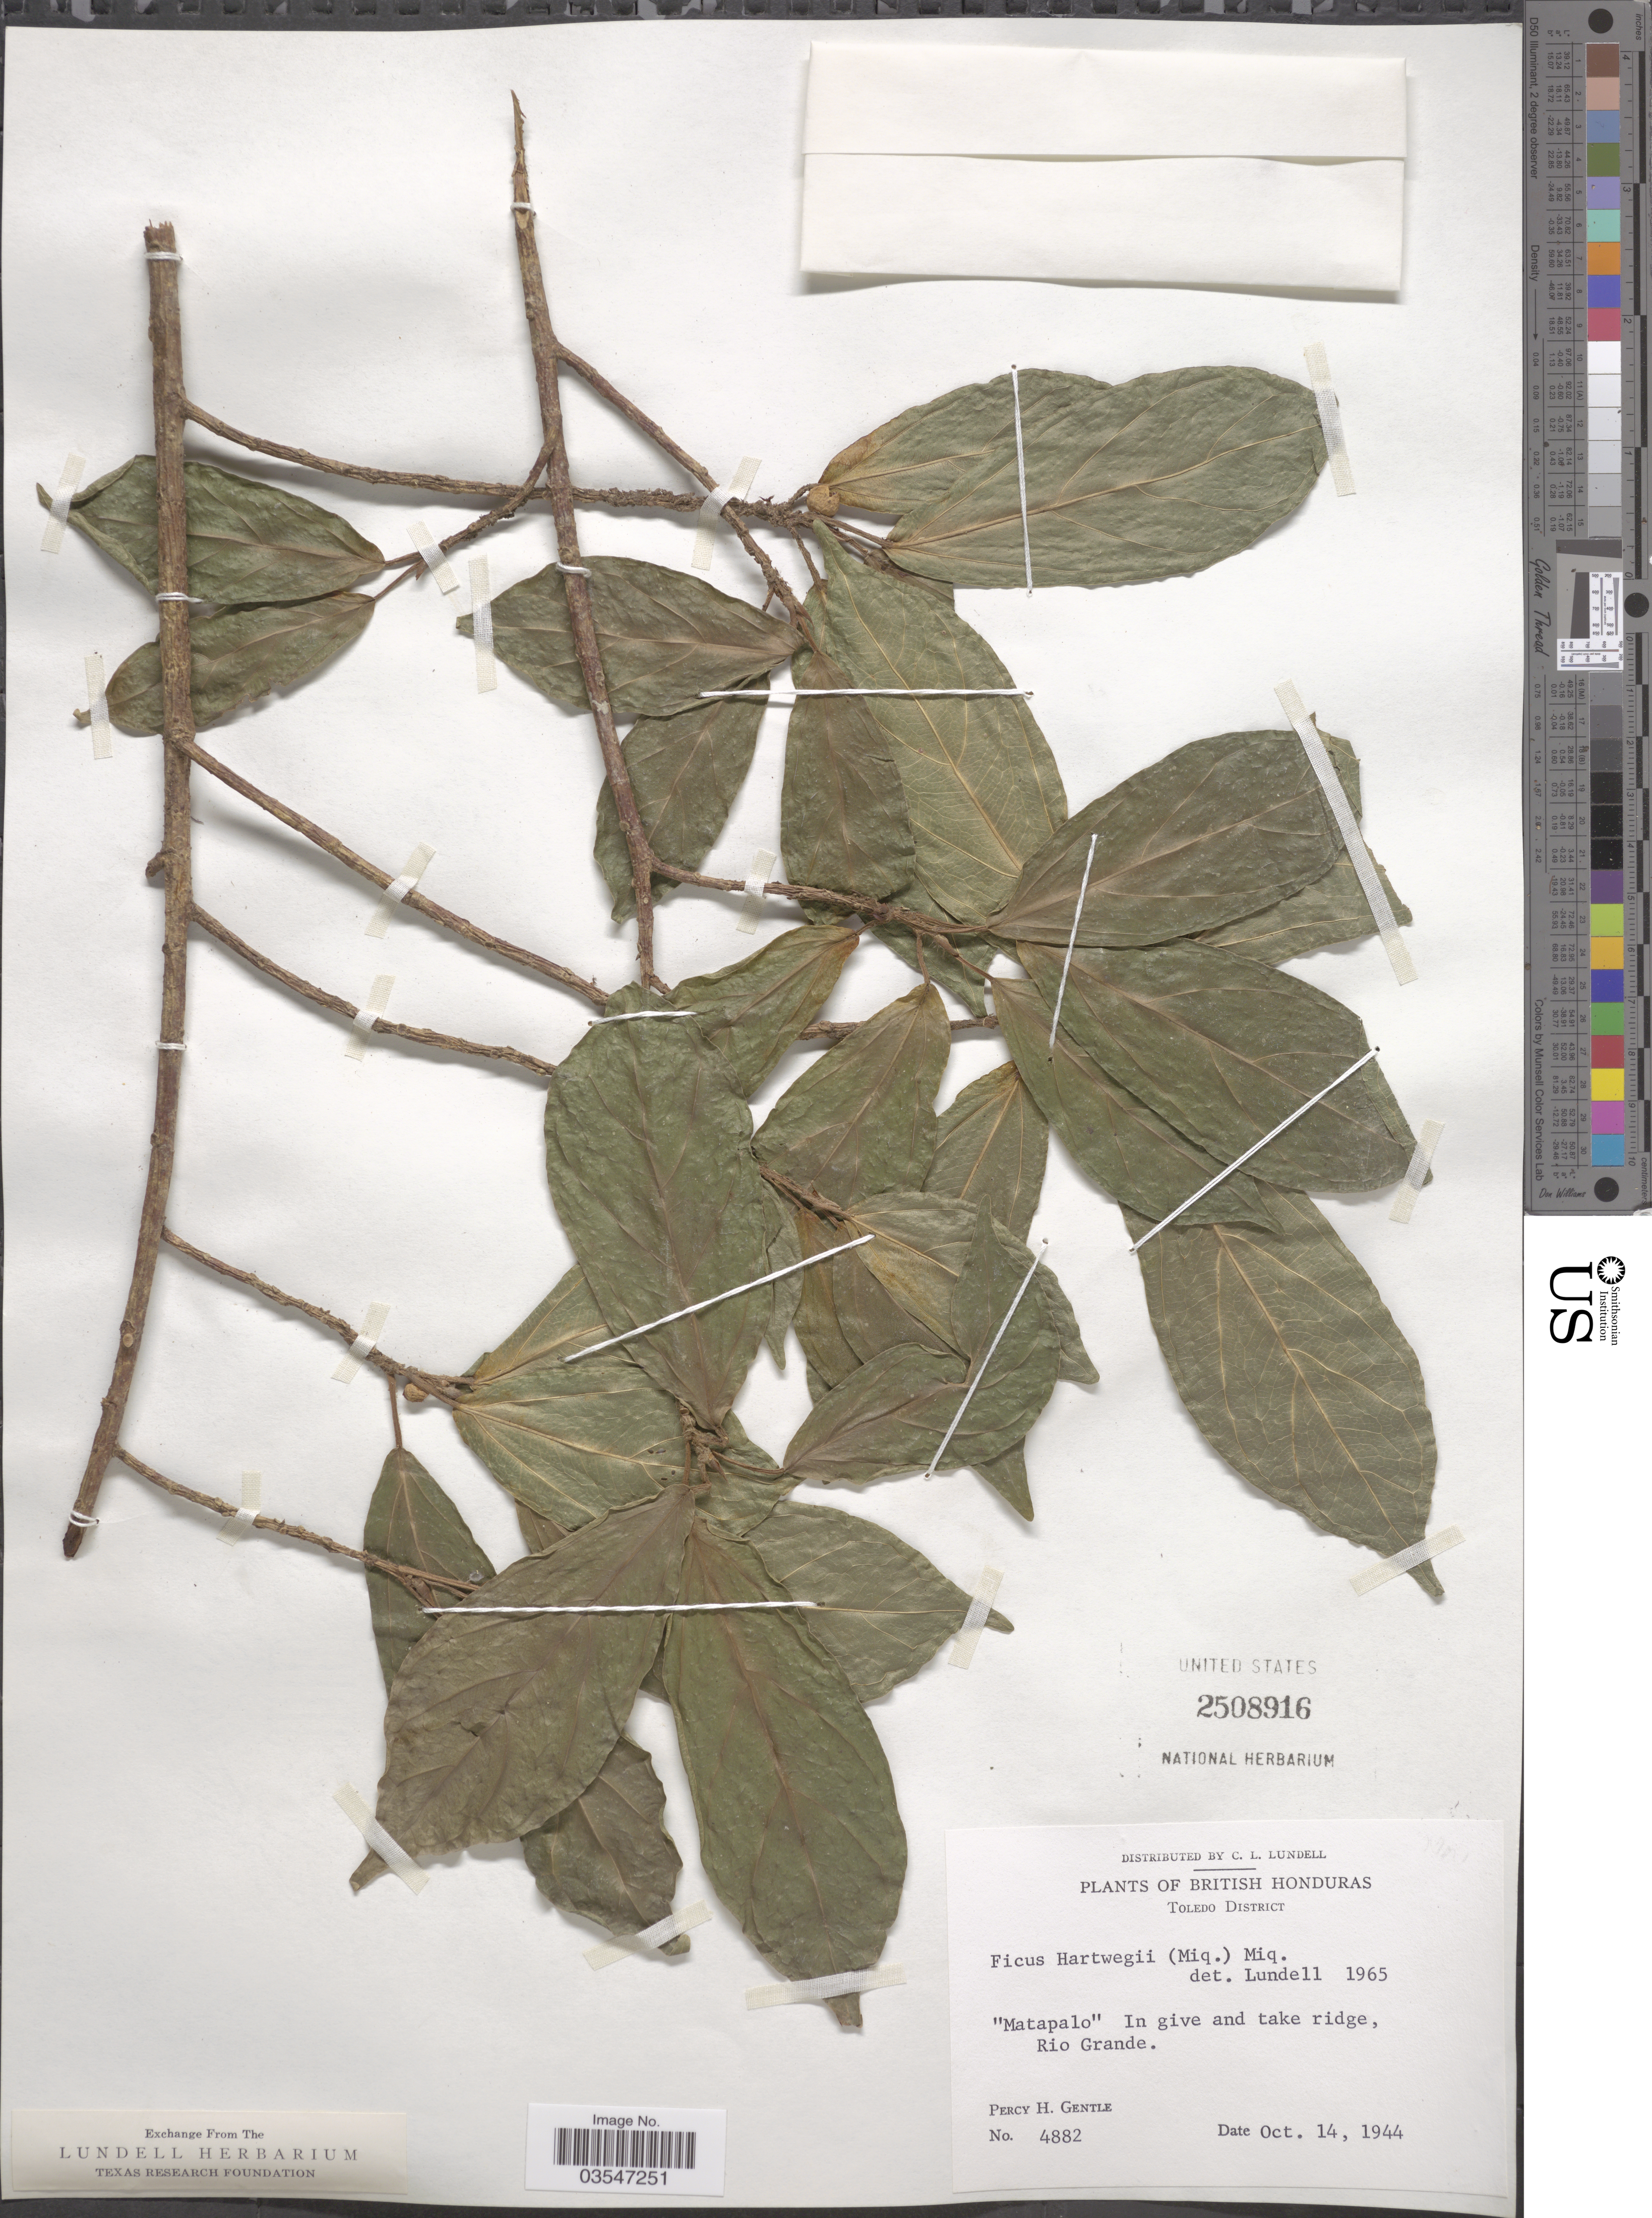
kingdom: Plantae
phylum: Tracheophyta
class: Magnoliopsida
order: Rosales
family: Moraceae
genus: Ficus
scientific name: Ficus hartwegii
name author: (Miq.) Miq.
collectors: P. H. Gentle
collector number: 4882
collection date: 1944-10-14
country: Belize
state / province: Toledo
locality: British Honduras. Toledo District. In give and take ridge, Rio Grande.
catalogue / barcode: US 2508916